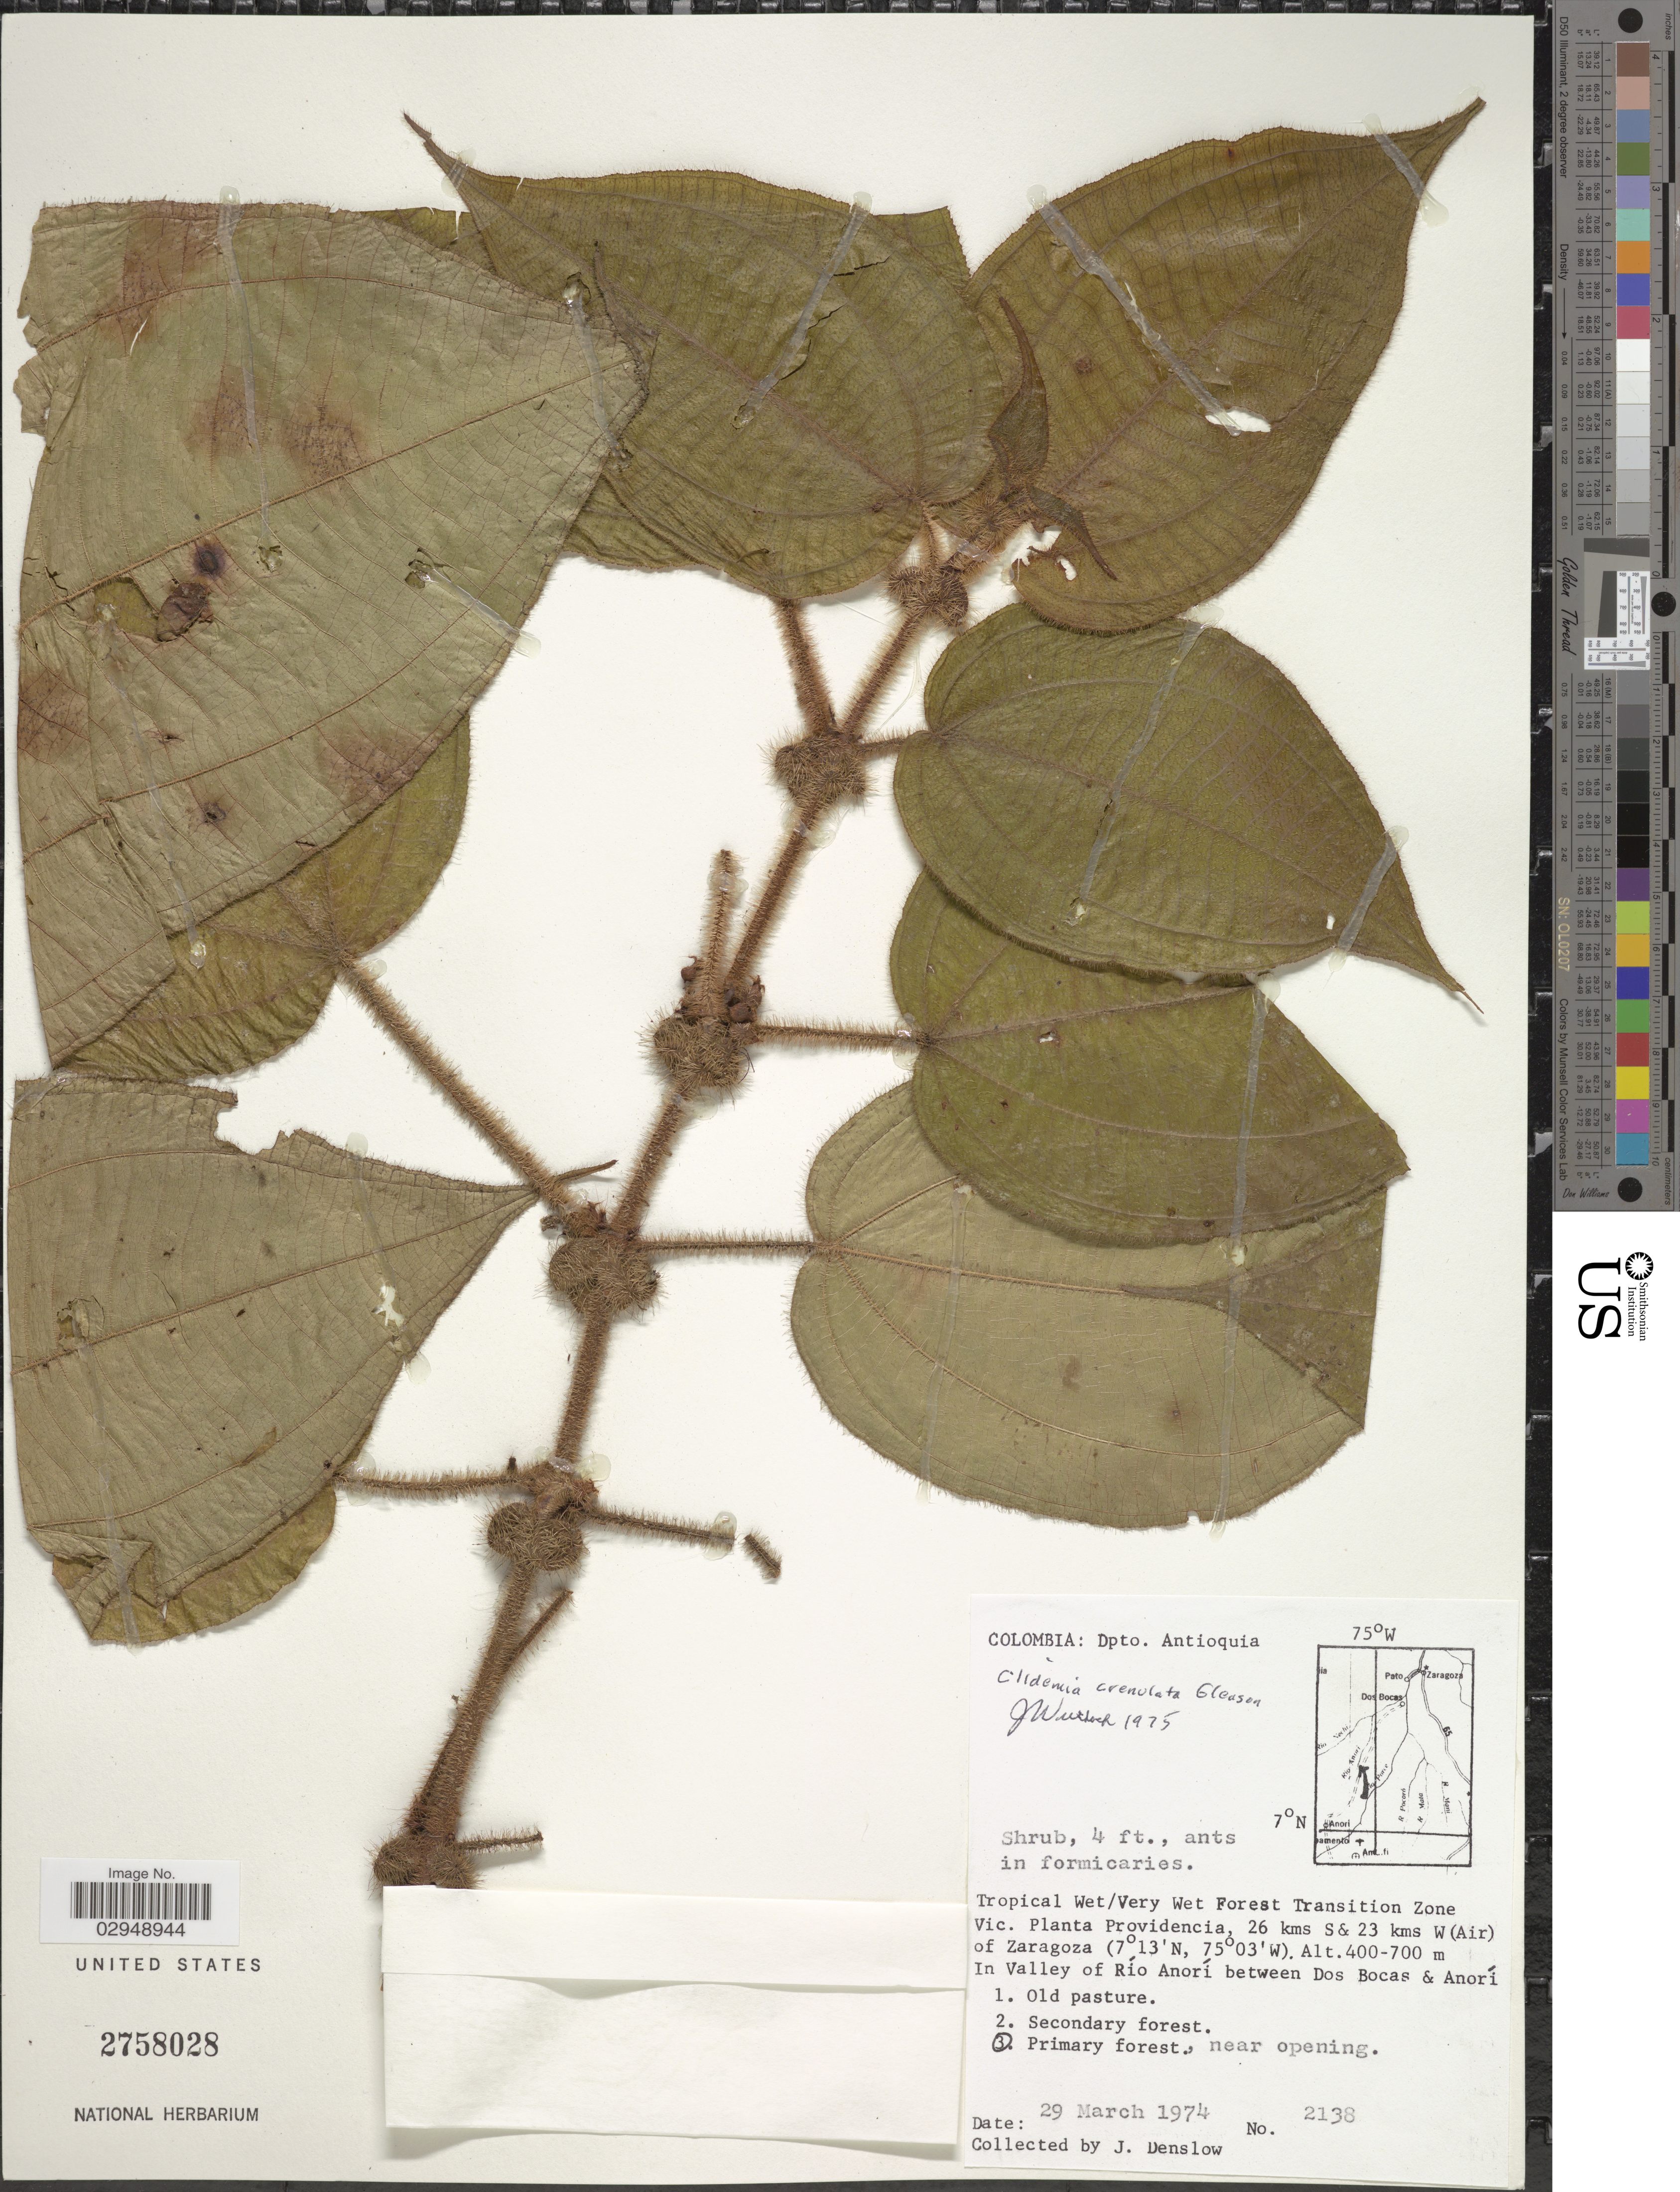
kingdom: Plantae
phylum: Tracheophyta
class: Magnoliopsida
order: Myrtales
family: Melastomataceae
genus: Clidemia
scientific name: Clidemia crenulata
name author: Gleason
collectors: J. Denslow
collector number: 2138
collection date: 1974-03-29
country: Colombia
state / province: Antioquia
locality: Dpto. Antioquia. Vic. Planta Providencia, 26 kms S & 23 kms W (Air) of Zaragoza. In Valley of Río Anorí between Dos Bocas & Anorí.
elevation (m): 400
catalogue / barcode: US 2758028